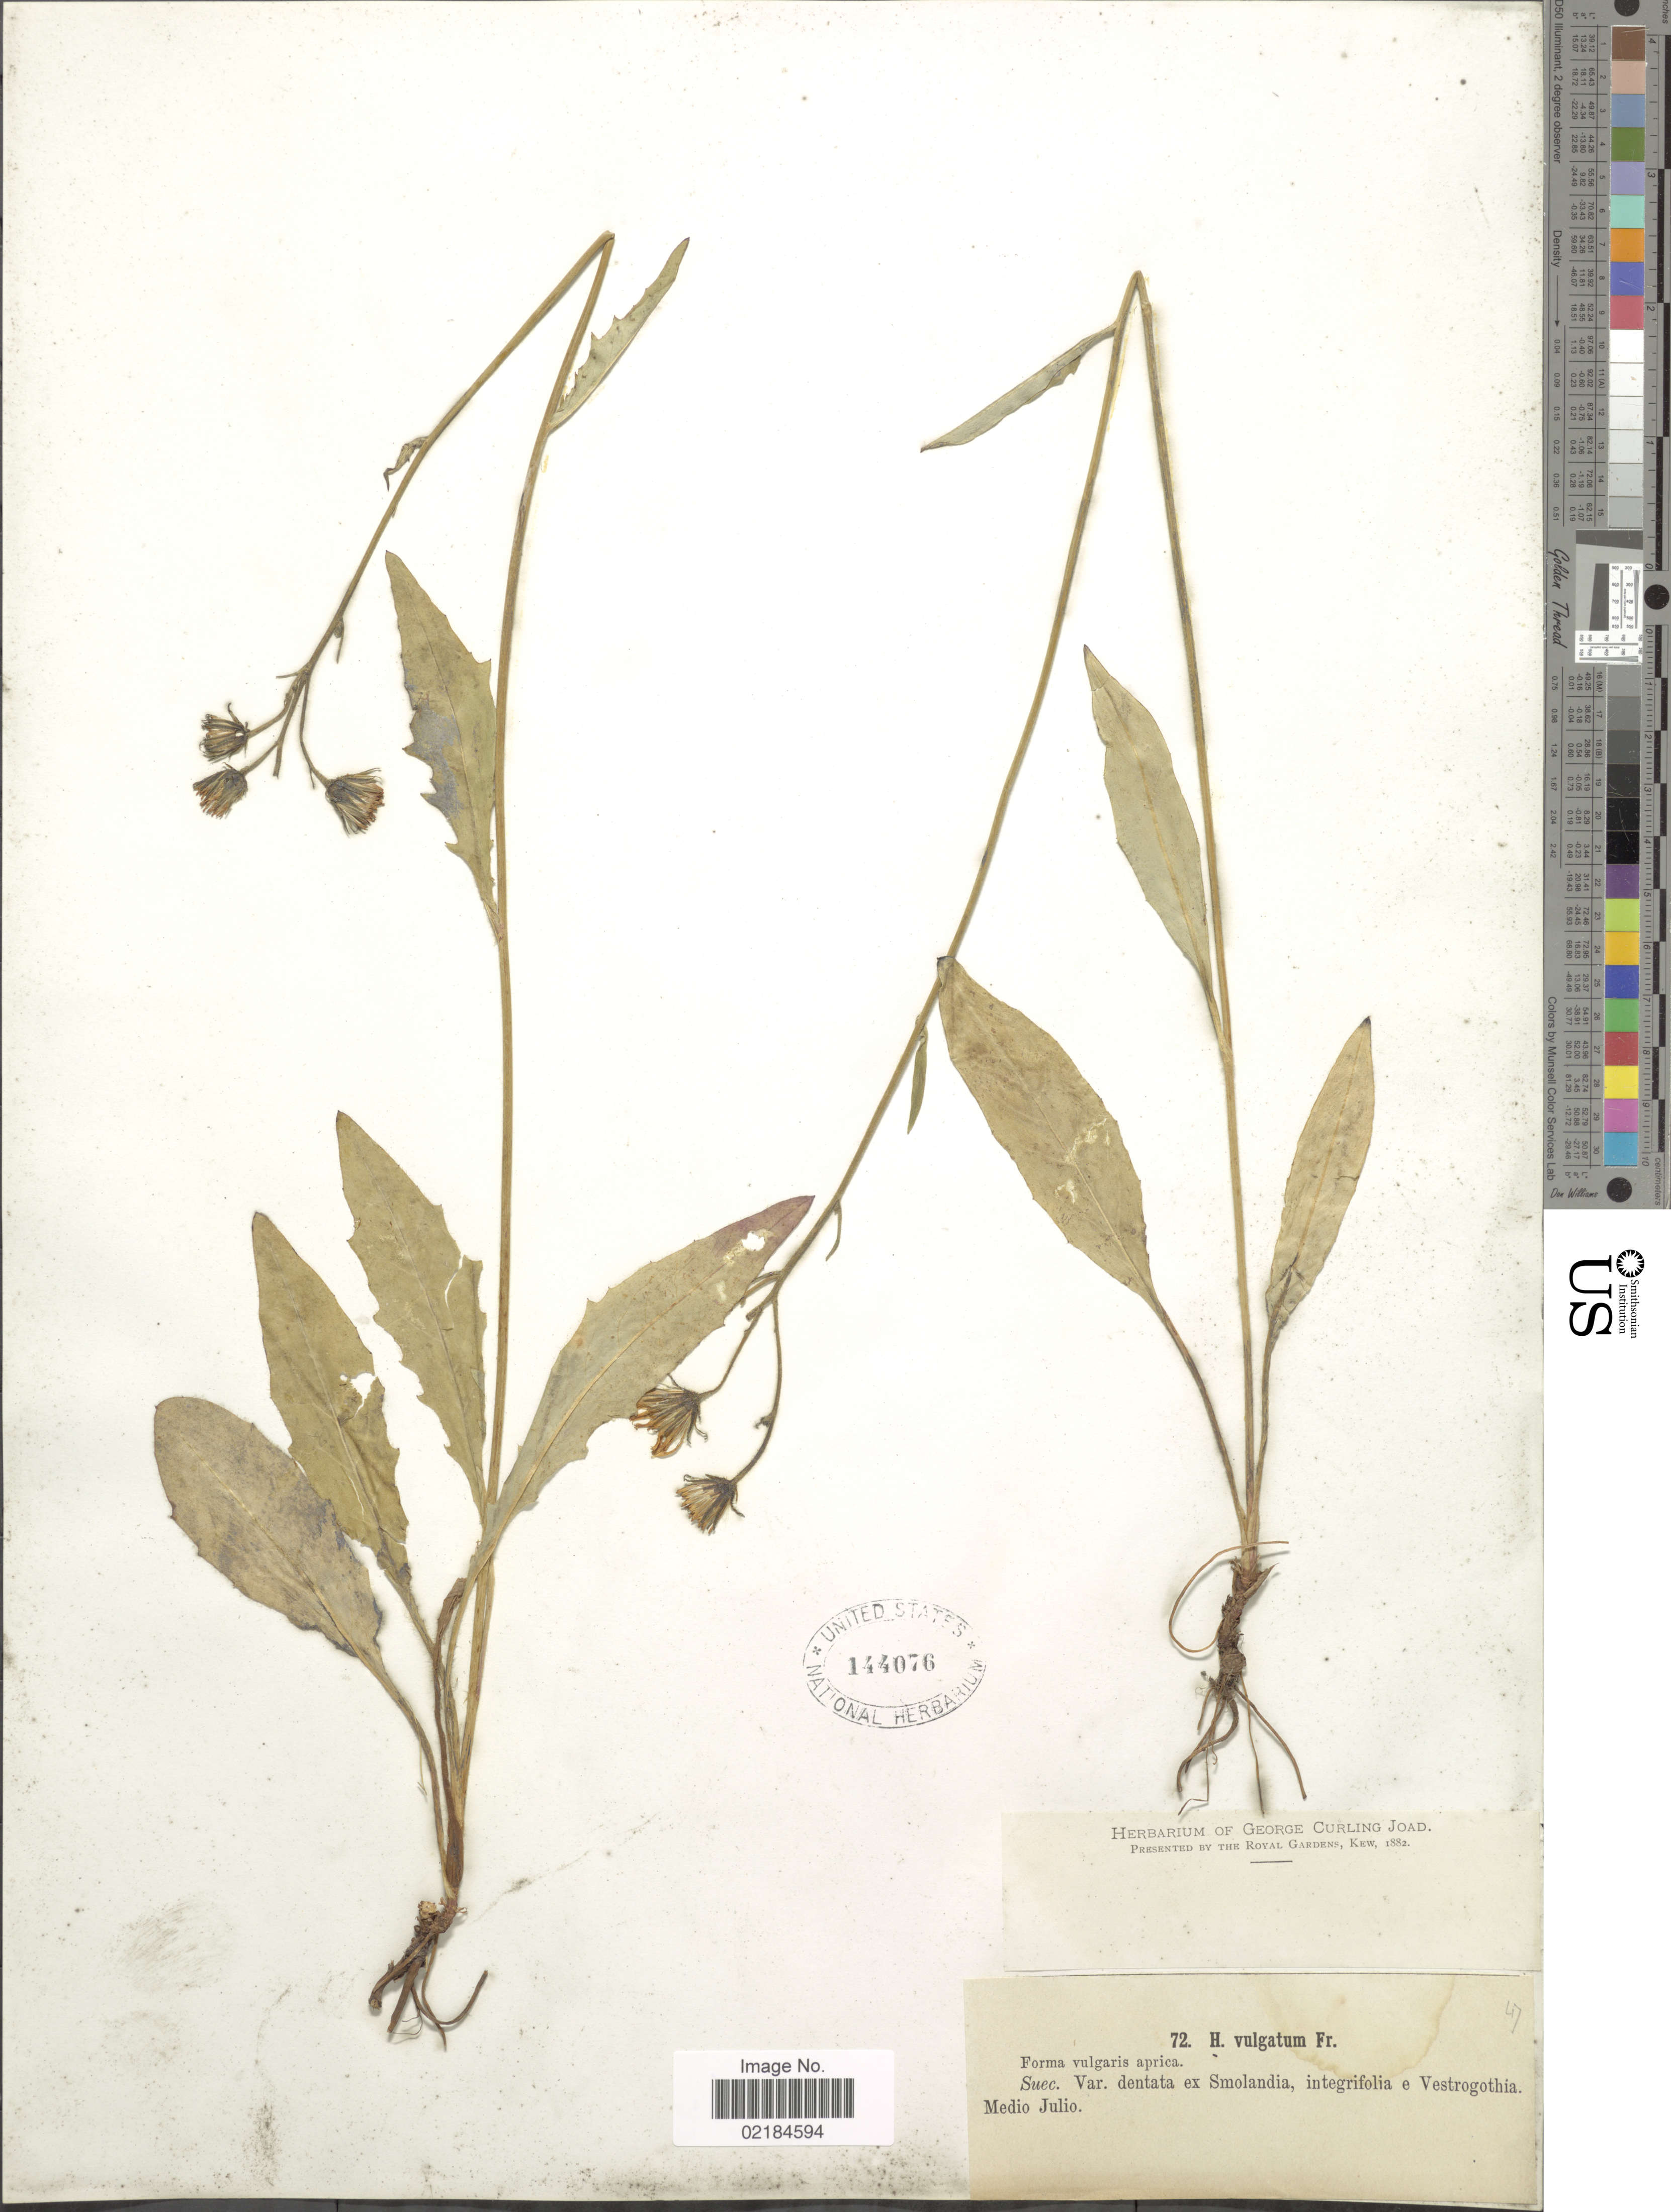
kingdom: Plantae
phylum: Tracheophyta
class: Magnoliopsida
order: Asterales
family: Asteraceae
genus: Hieracium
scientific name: Hieracium lachenalii subsp. cruenifolium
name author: (Dahlst. & Lübeck) Zahn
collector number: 72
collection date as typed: medio julio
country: Sweden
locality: Suec. Var. dentata ex Smolandia, integrifolia e Vestrogothia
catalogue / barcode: US 144076